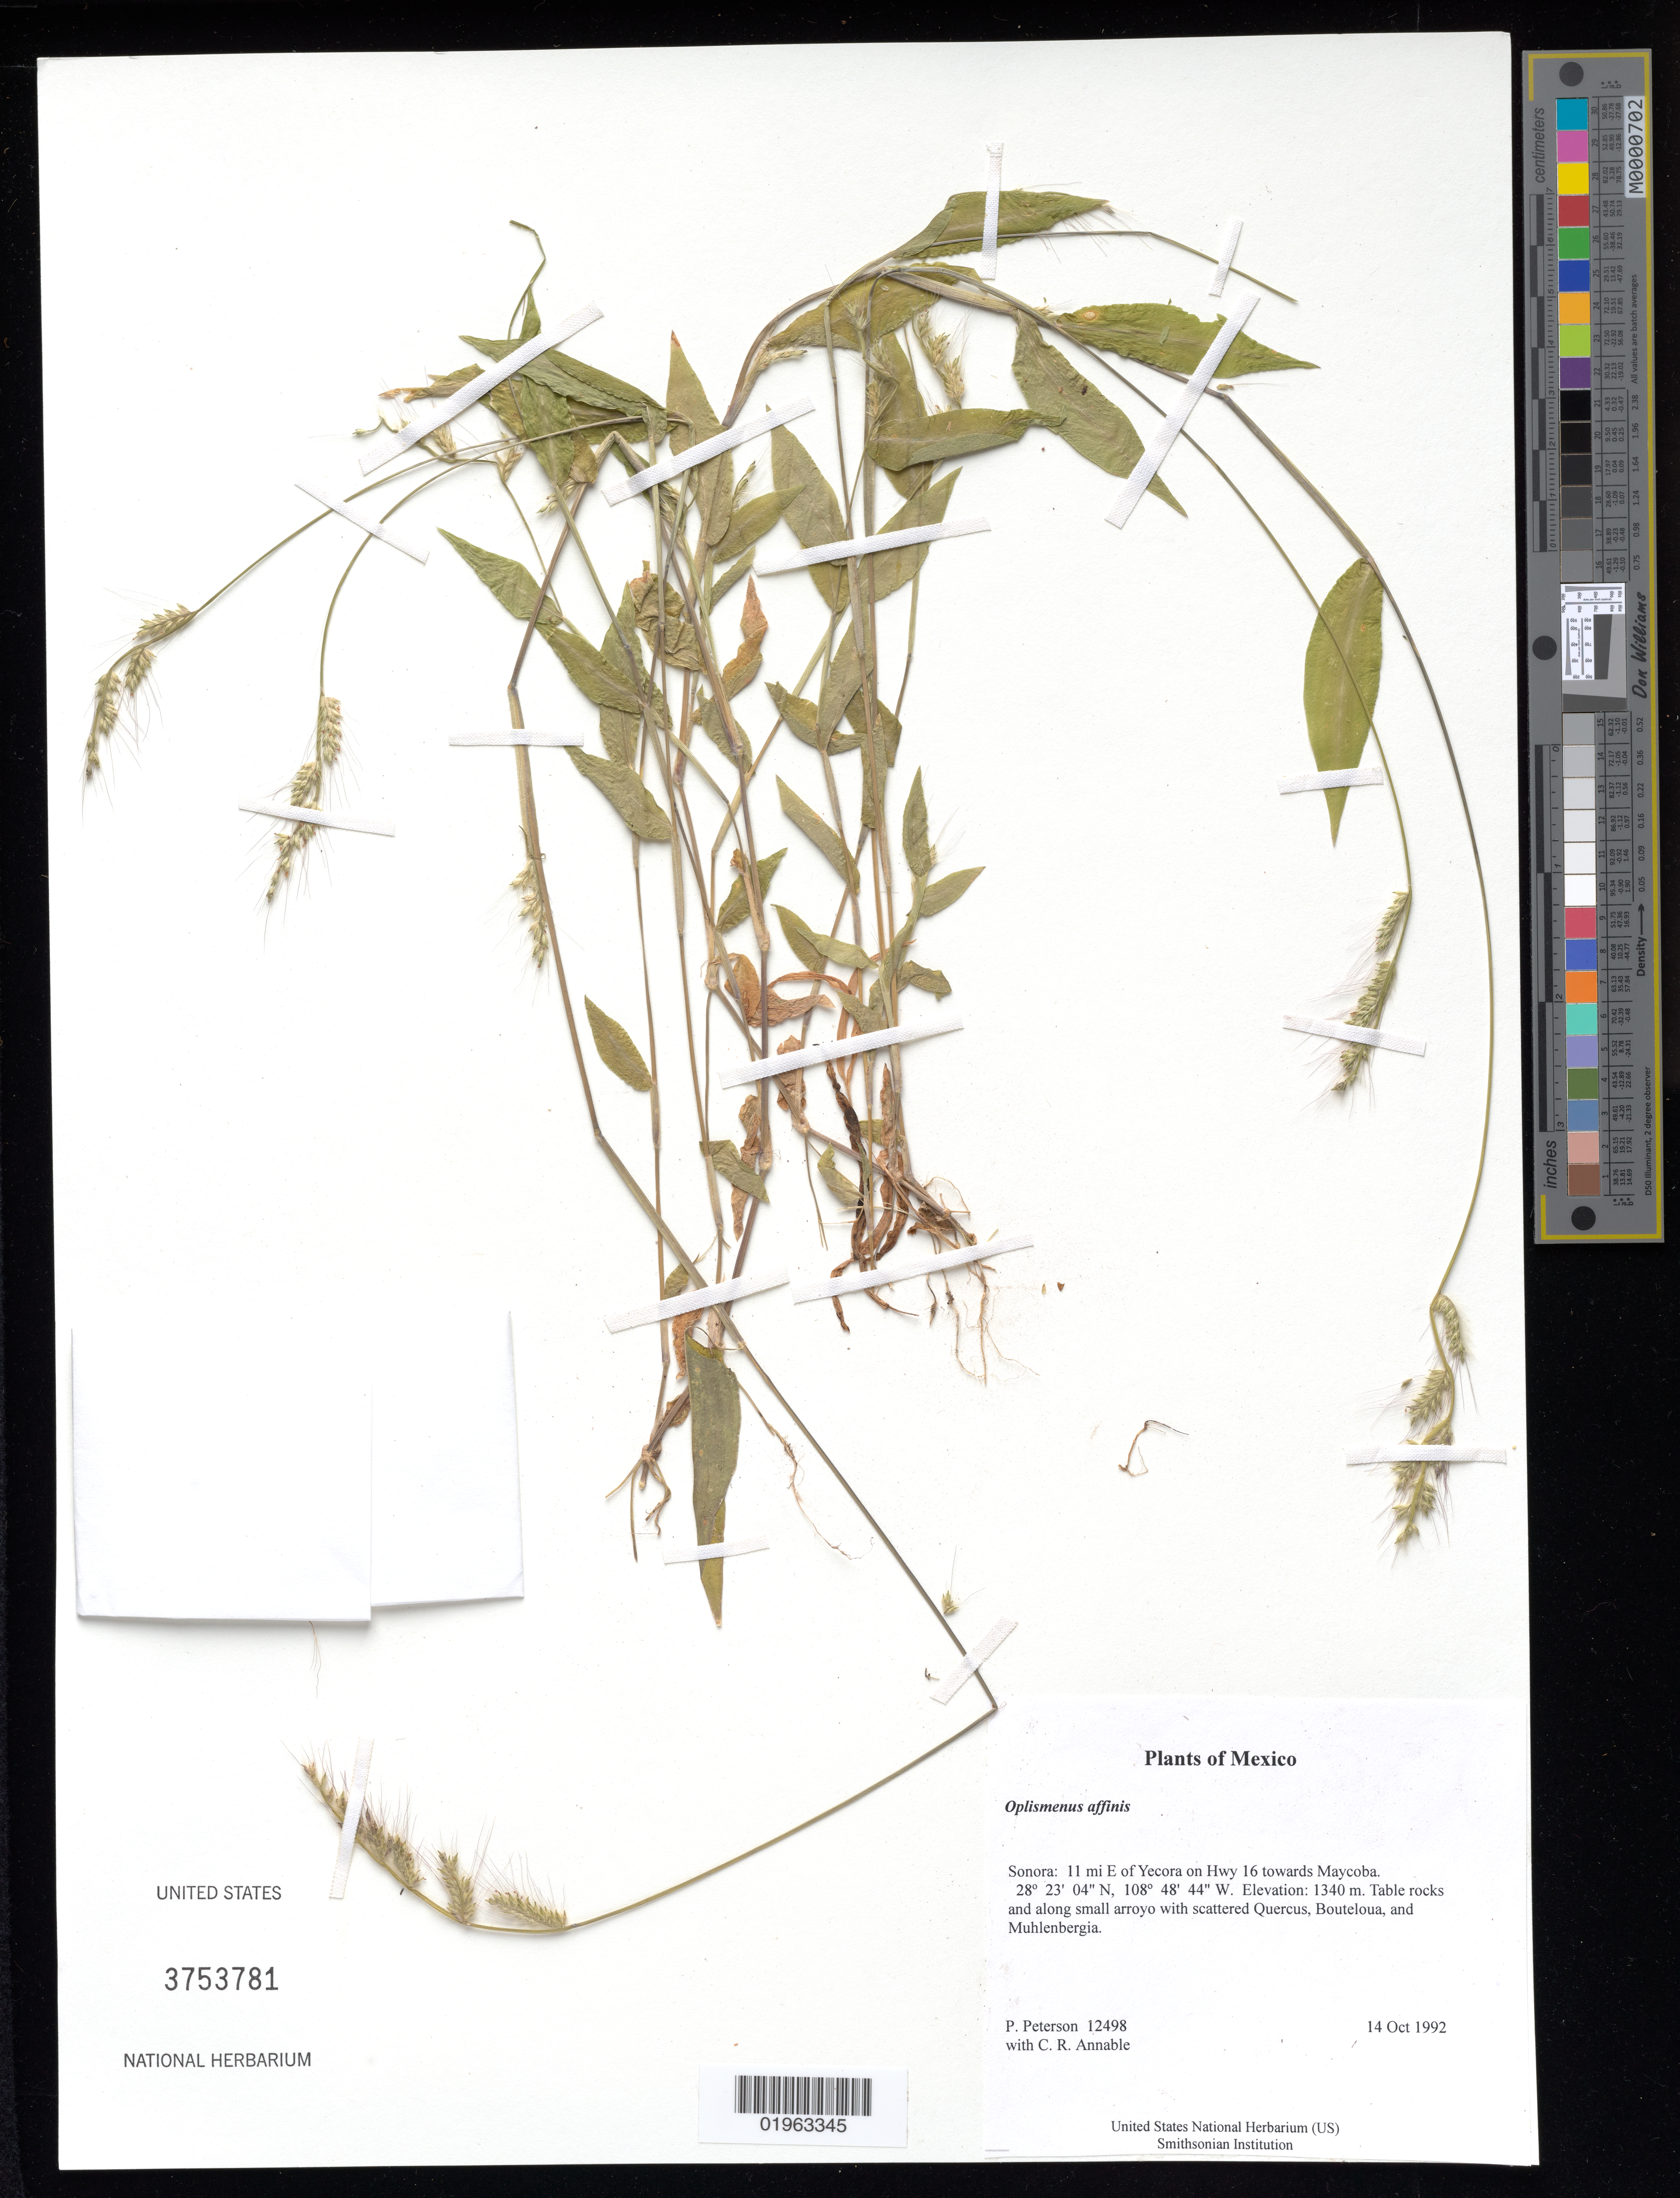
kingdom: Plantae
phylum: Tracheophyta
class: Liliopsida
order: Poales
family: Poaceae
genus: Oplismenus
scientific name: Oplismenus affinis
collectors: P. M. Peterson & C. R. Annable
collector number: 12498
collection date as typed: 14 Oct 1992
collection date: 1992-10-14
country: Mexico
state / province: Sonora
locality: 11 mi E of Yecora on Hwy 16 towards Maycoba.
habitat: Table rocks and along small arroyo with scattered Quercus, Bouteloua, and Muhlenbergia.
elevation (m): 1340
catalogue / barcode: US 3753781